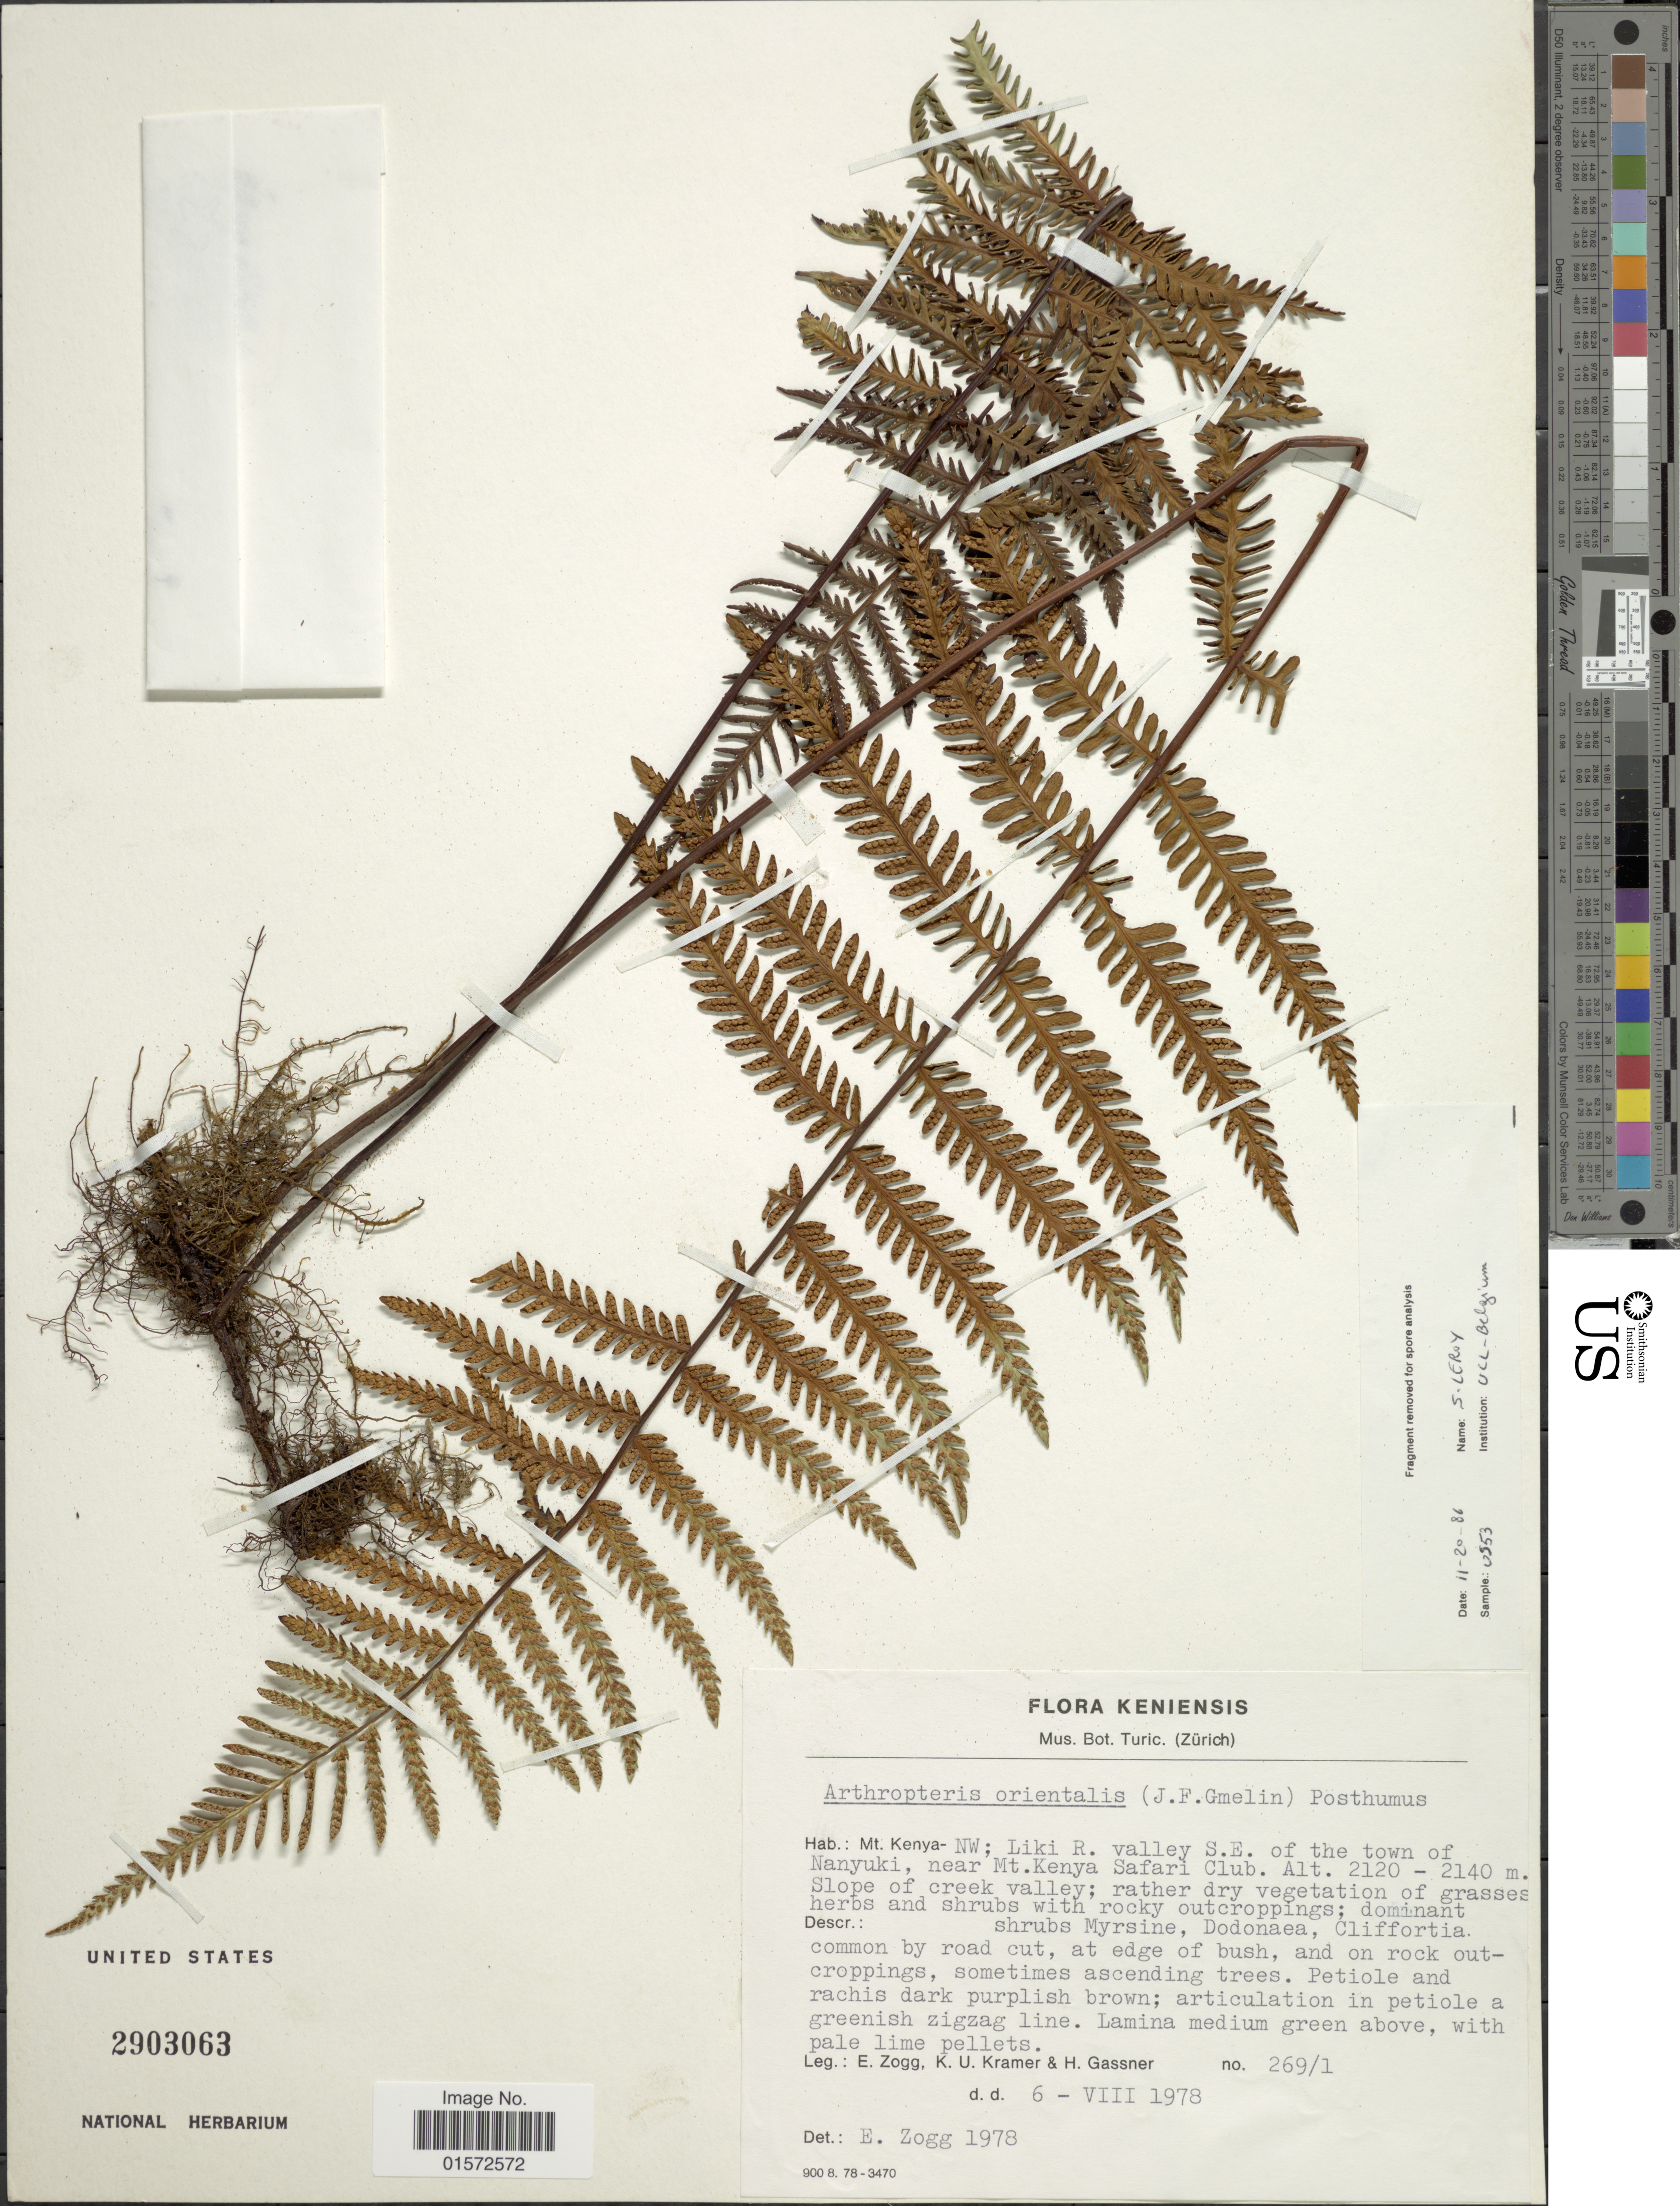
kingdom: Plantae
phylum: Tracheophyta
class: Polypodiopsida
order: Polypodiales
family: Tectariaceae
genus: Arthropteris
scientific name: Arthropteris orientalis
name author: (J.F. Gmel.) Posth.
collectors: E. Zogg, K. U. Kramer & H. Gassner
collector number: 269/1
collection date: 1978-08-06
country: Kenya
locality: Mt. Kenya, NW Liki R. valley S. E. of the town of Nanyuki, near Mt. Kenya Safari Club. Slope of creek valley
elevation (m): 2120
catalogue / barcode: US 2903063